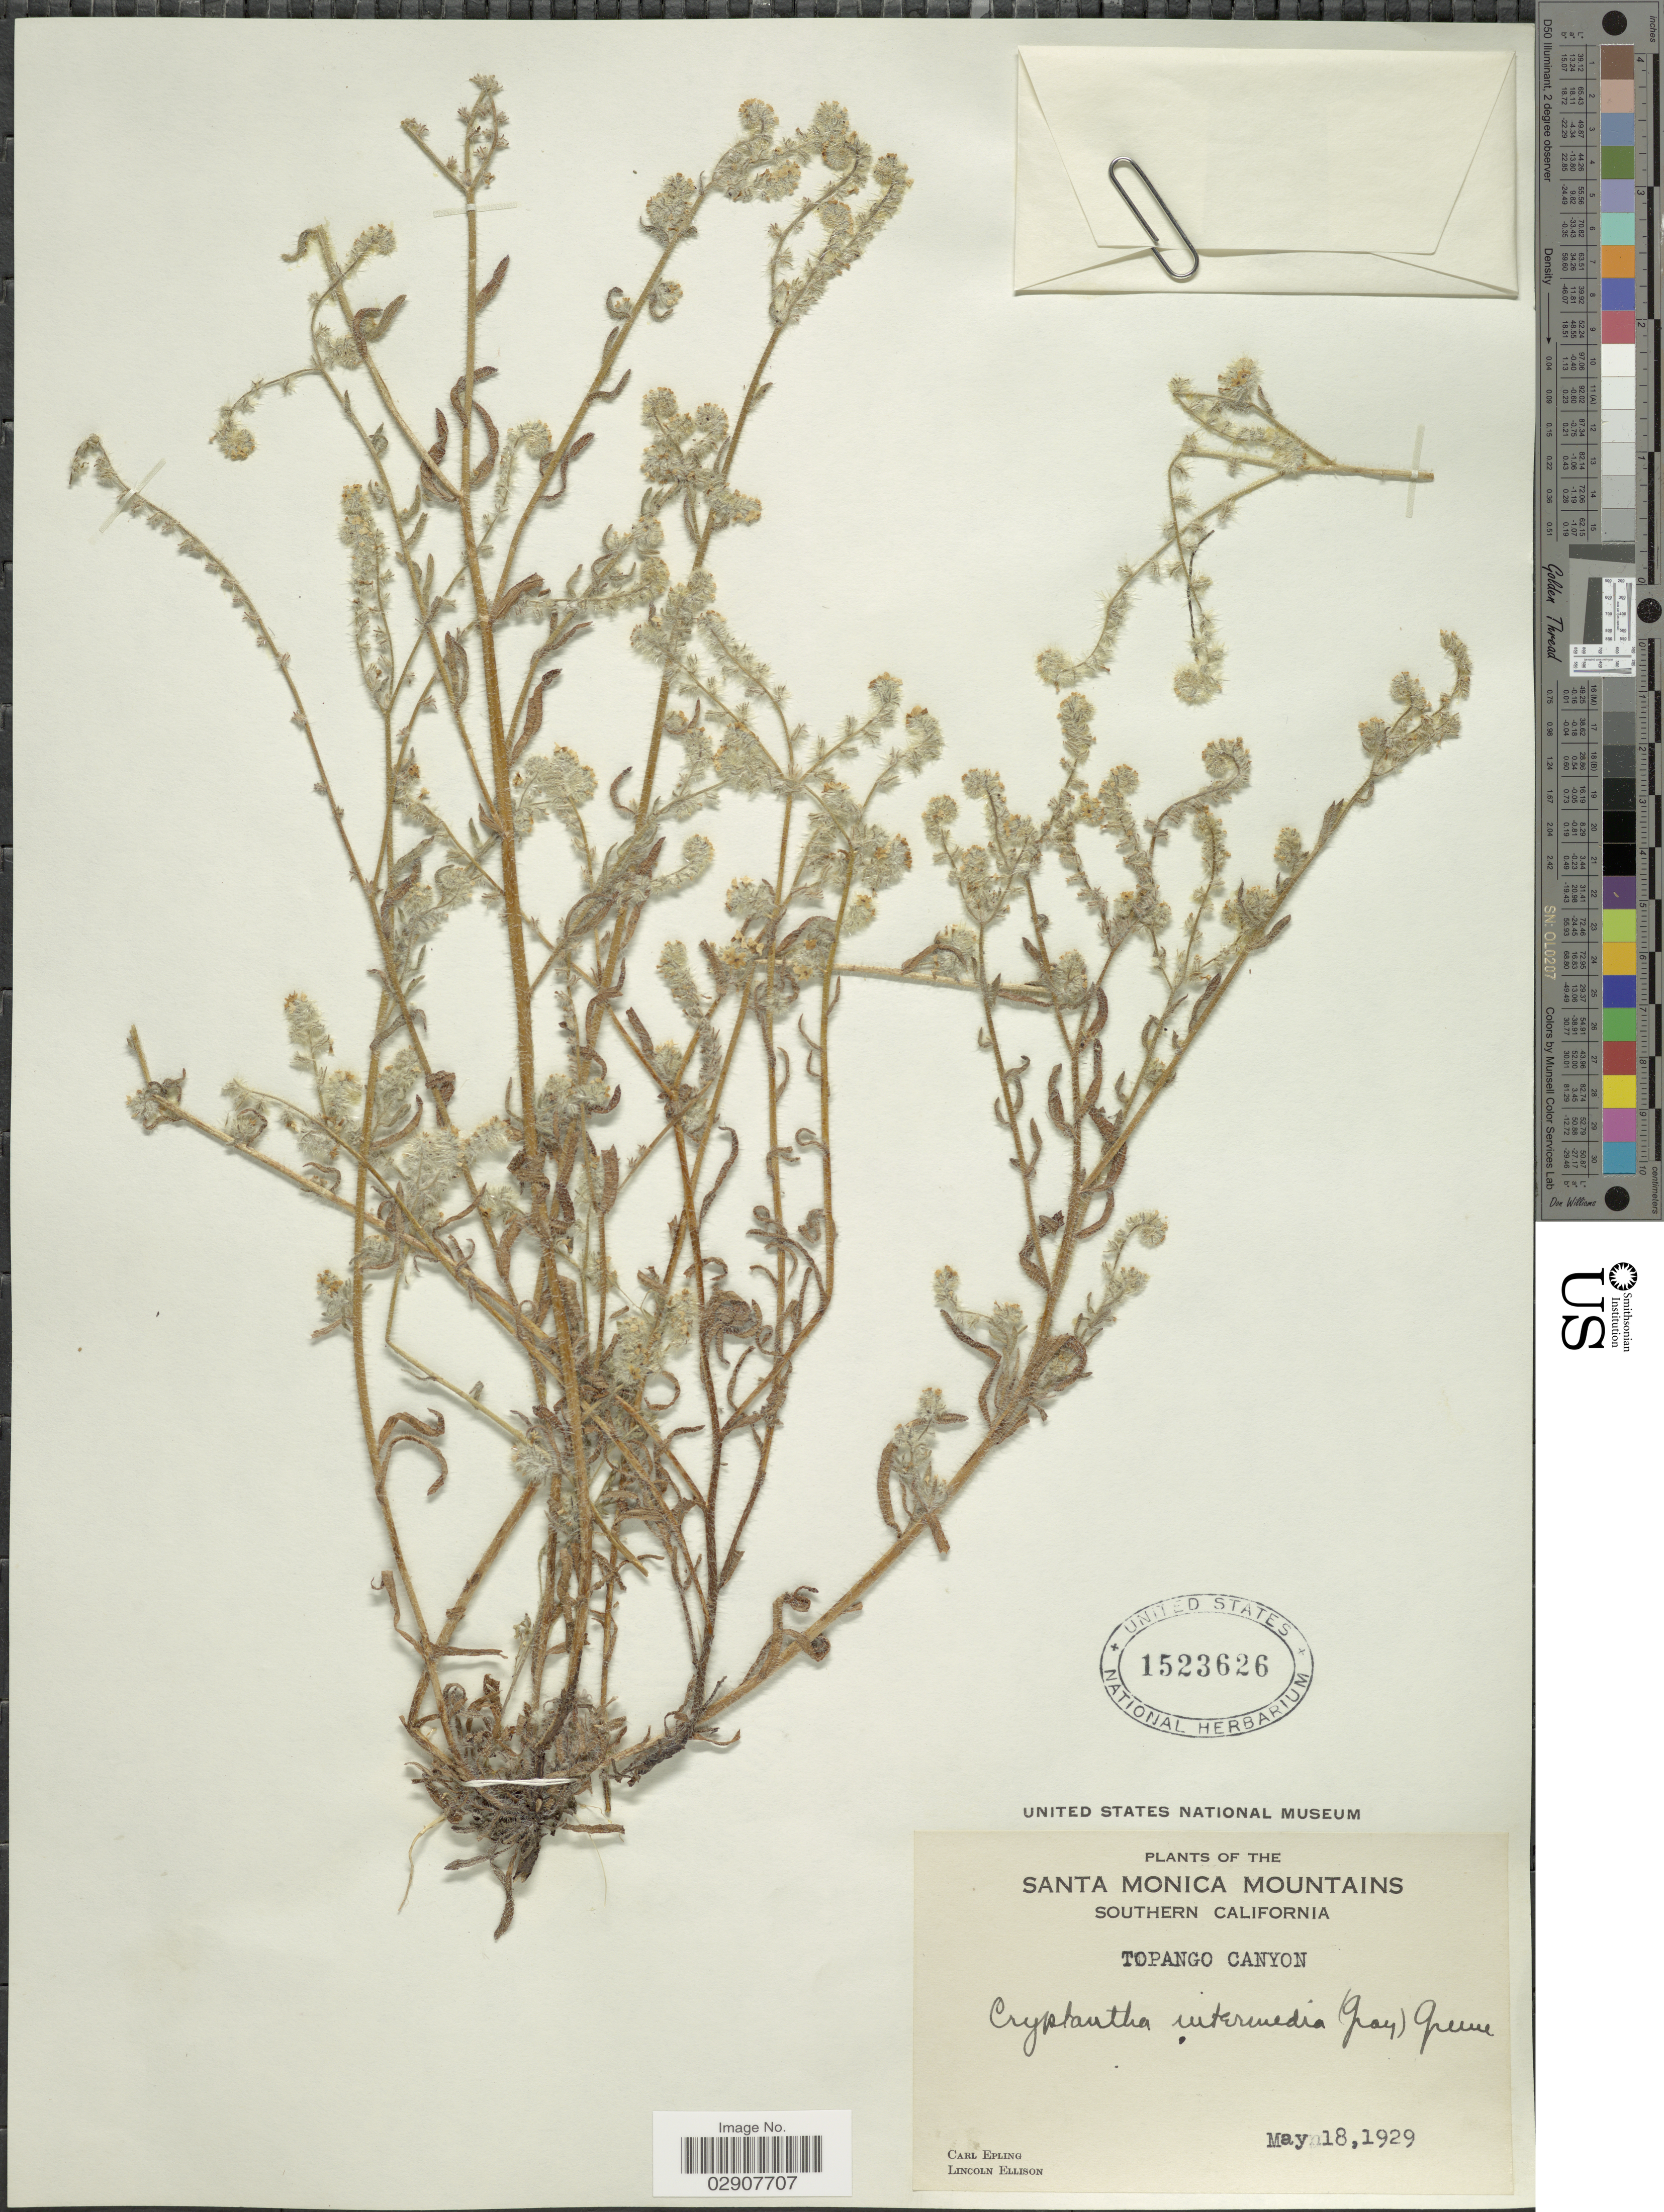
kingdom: Plantae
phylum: Tracheophyta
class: Magnoliopsida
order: Boraginales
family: Boraginaceae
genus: Cryptantha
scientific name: Cryptantha intermedia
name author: (A. Gray) Greene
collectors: C. C. Epling & L. Ellison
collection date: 1929-05-18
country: United States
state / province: California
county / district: Los Angeles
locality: Santa Monica Mountains, Southern California, Topango Canyon.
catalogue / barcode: US 1523626